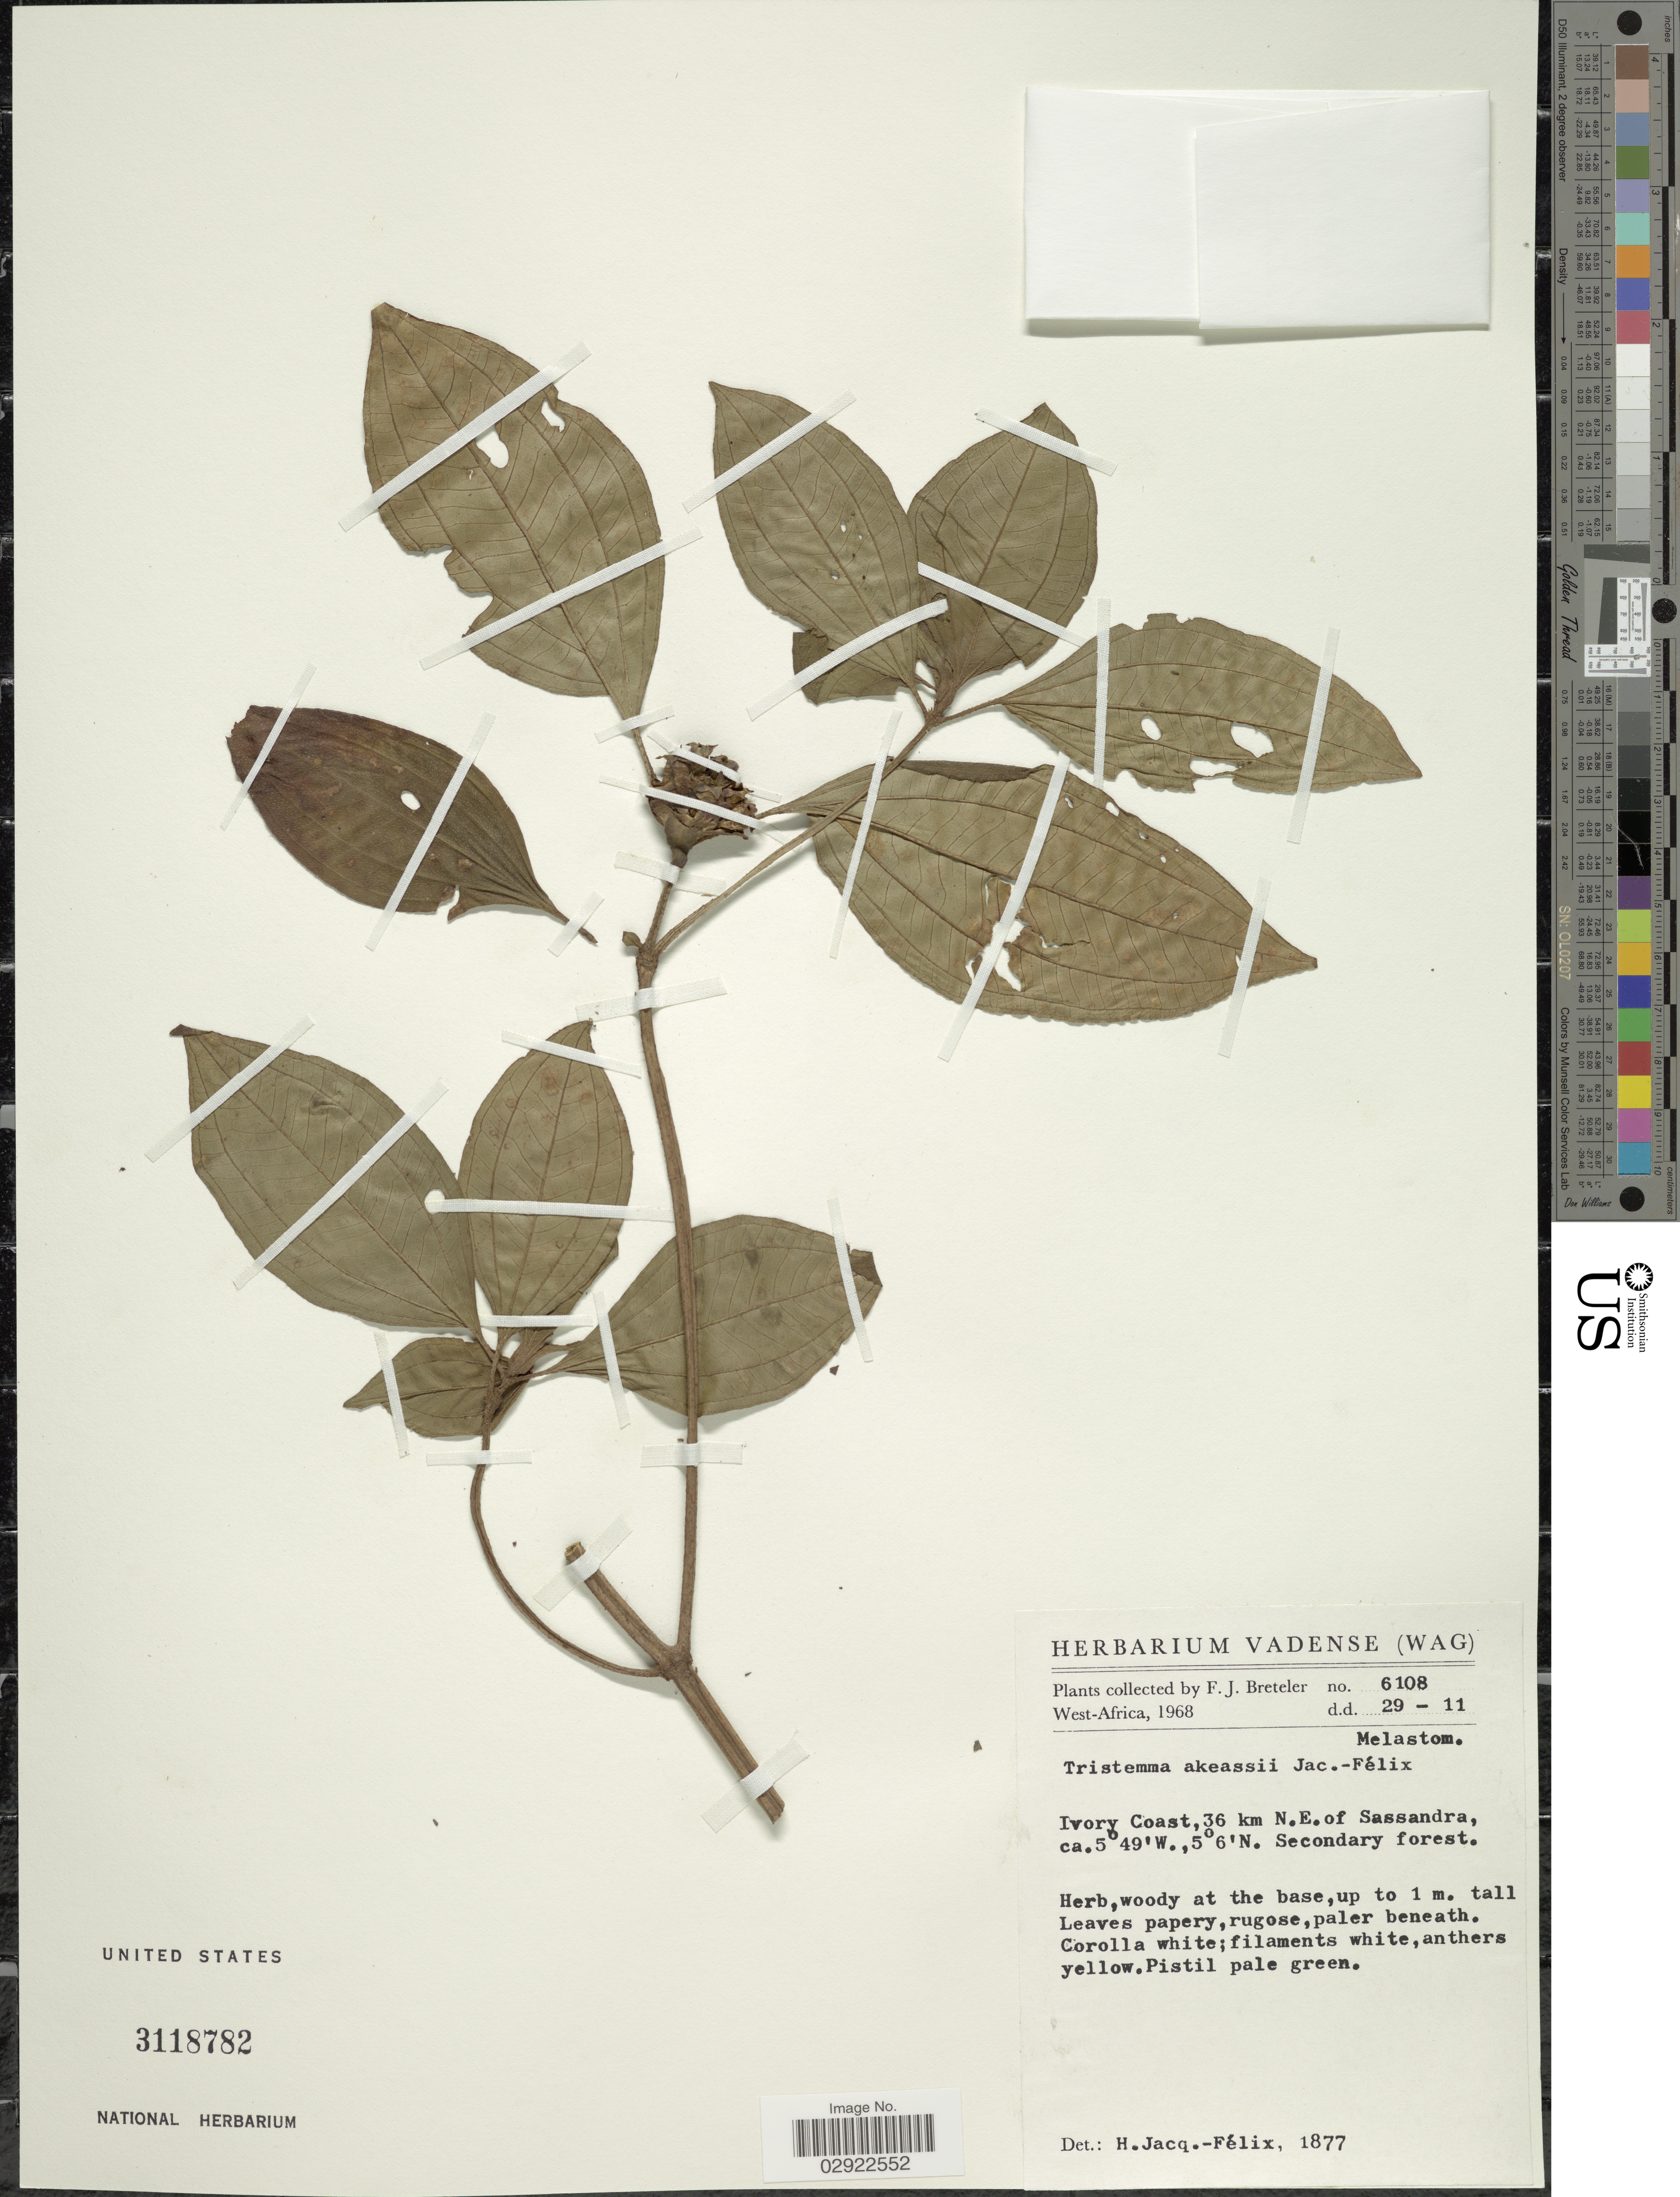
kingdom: Plantae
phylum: Tracheophyta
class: Magnoliopsida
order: Myrtales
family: Melastomataceae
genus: Tristemma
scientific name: Tristemma akeassii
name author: Jacq.-Fél.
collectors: F. J. Breteler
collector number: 6108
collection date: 1968-11-29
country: Ivory Coast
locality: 36 km N.E. of Sassandra.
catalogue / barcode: US 3118782